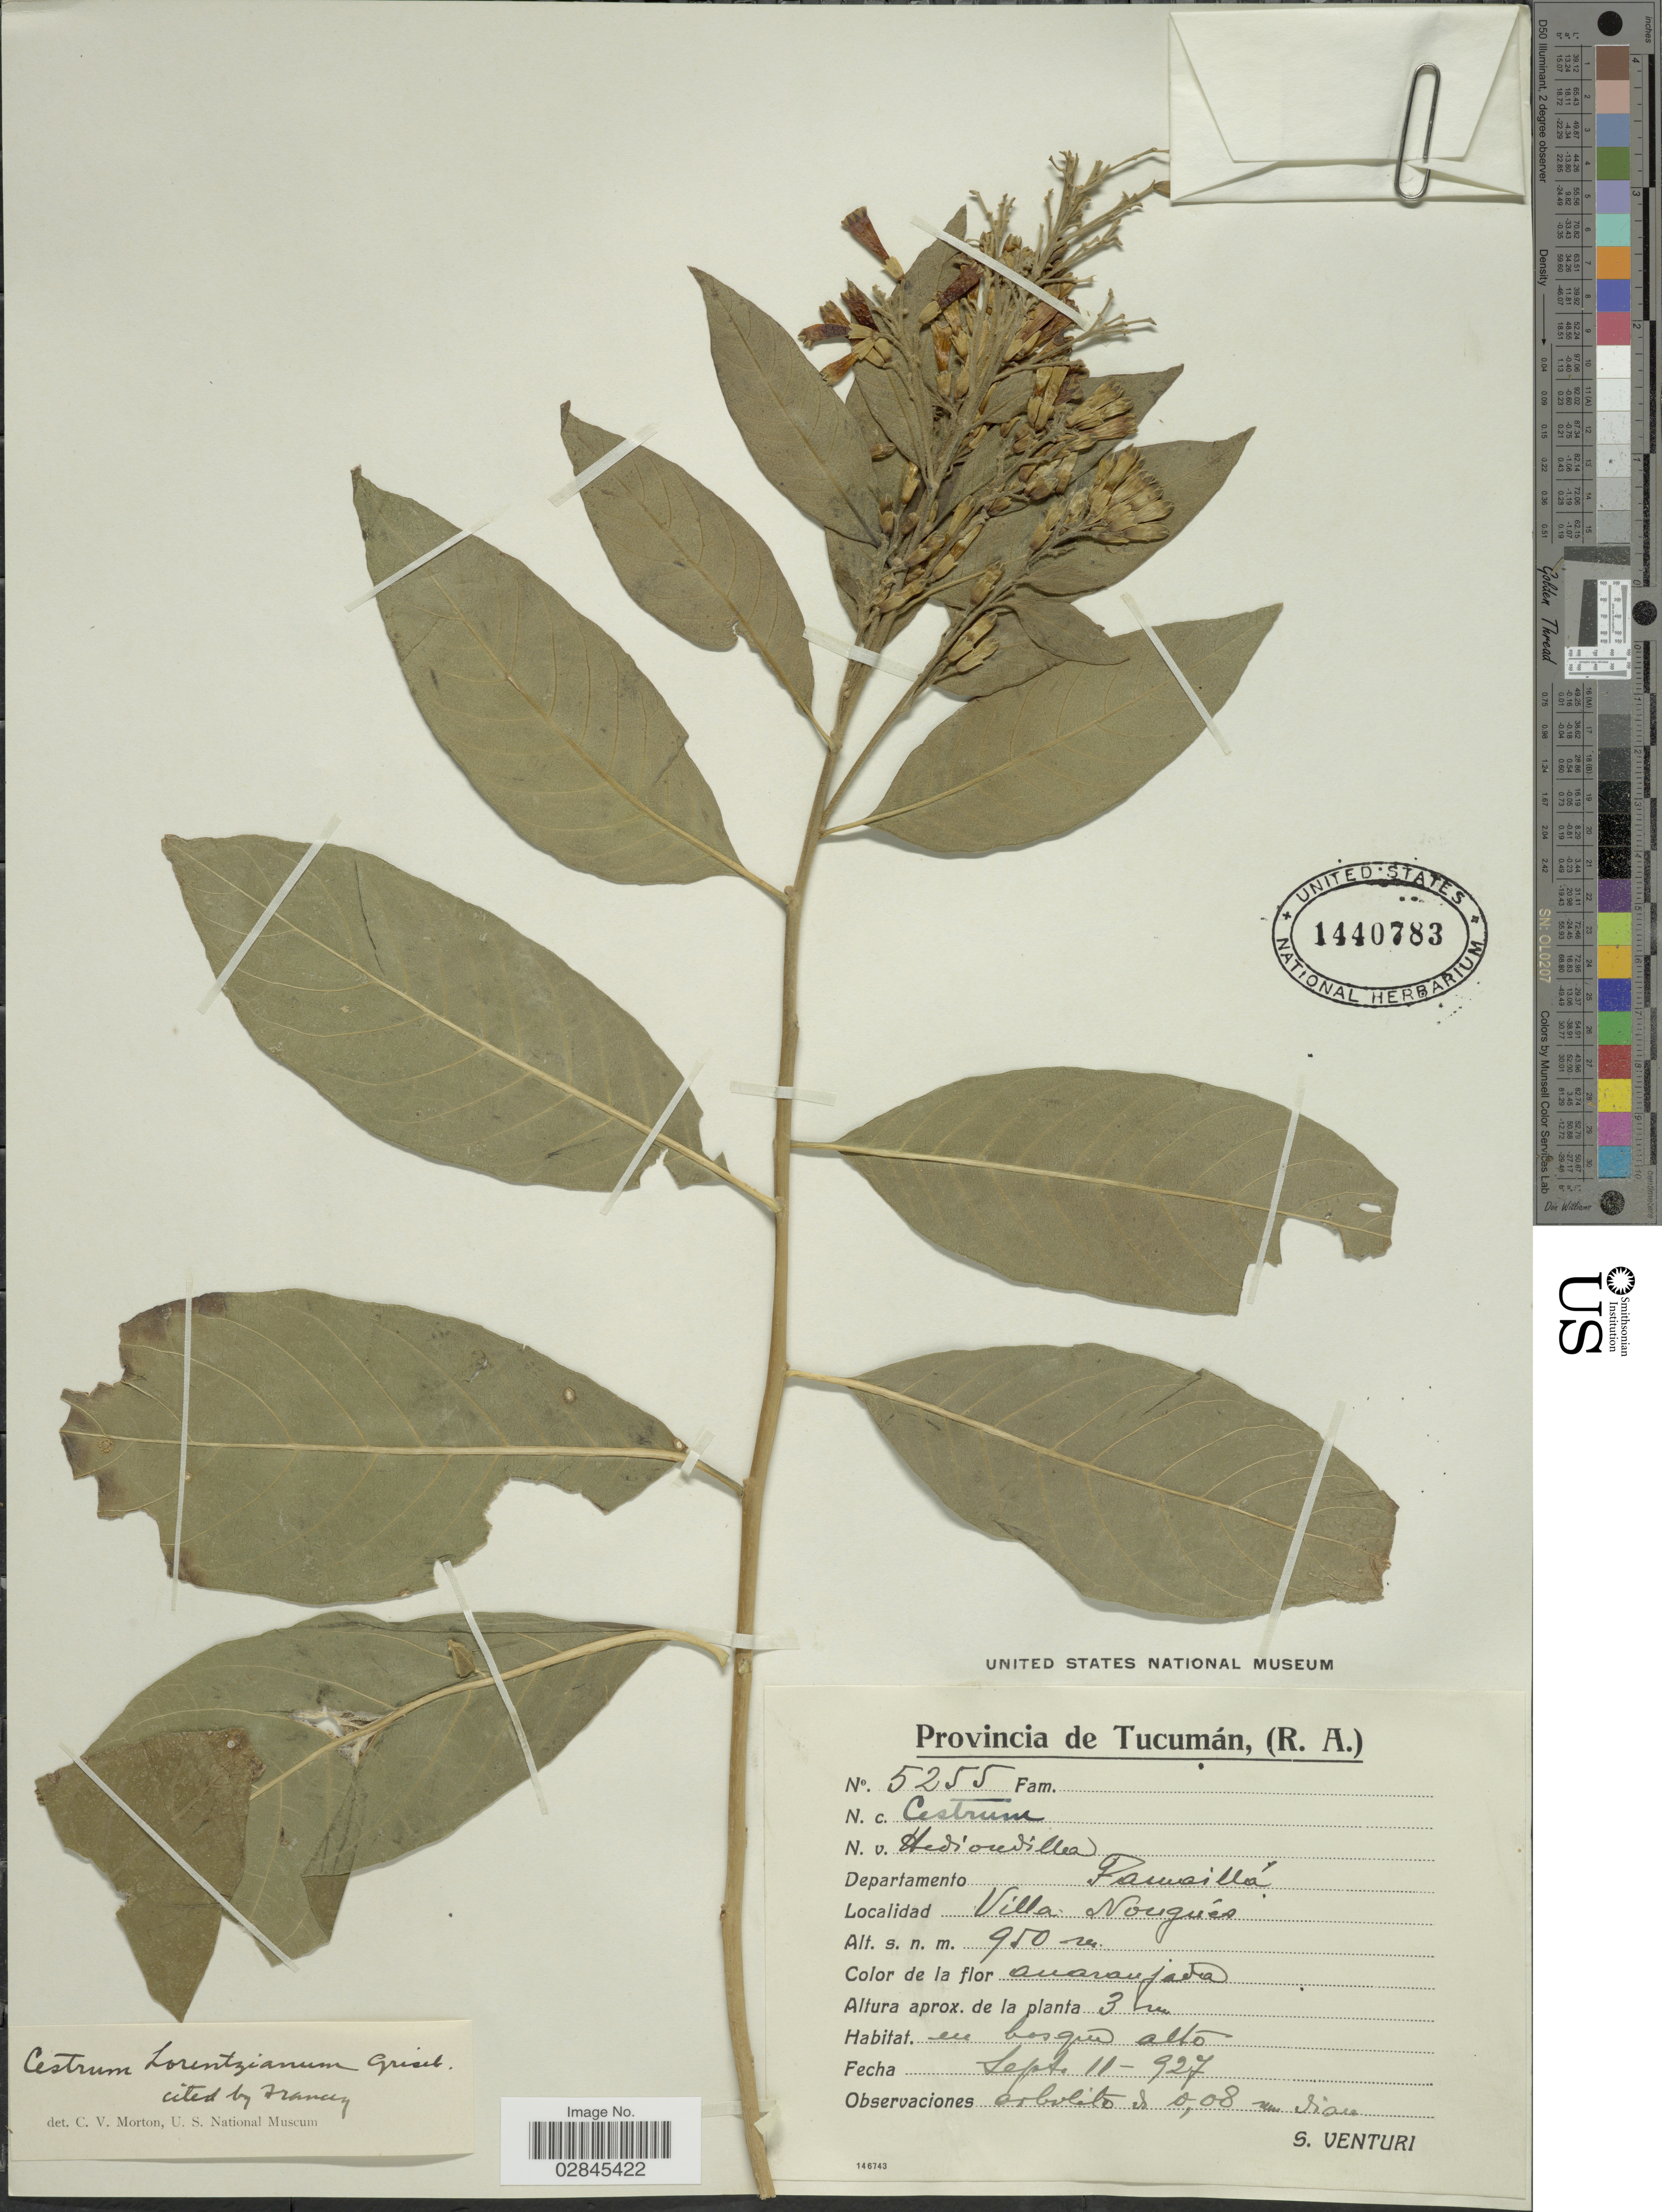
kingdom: Plantae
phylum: Tracheophyta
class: Magnoliopsida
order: Solanales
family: Solanaceae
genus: Cestrum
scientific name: Cestrum lorentzianum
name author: Griseb.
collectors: S. Venturi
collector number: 5255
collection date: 1927-09-11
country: Argentina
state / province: Tucuman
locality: Departamento Famaillá. Villa Nougués.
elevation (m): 950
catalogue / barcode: US 1440783